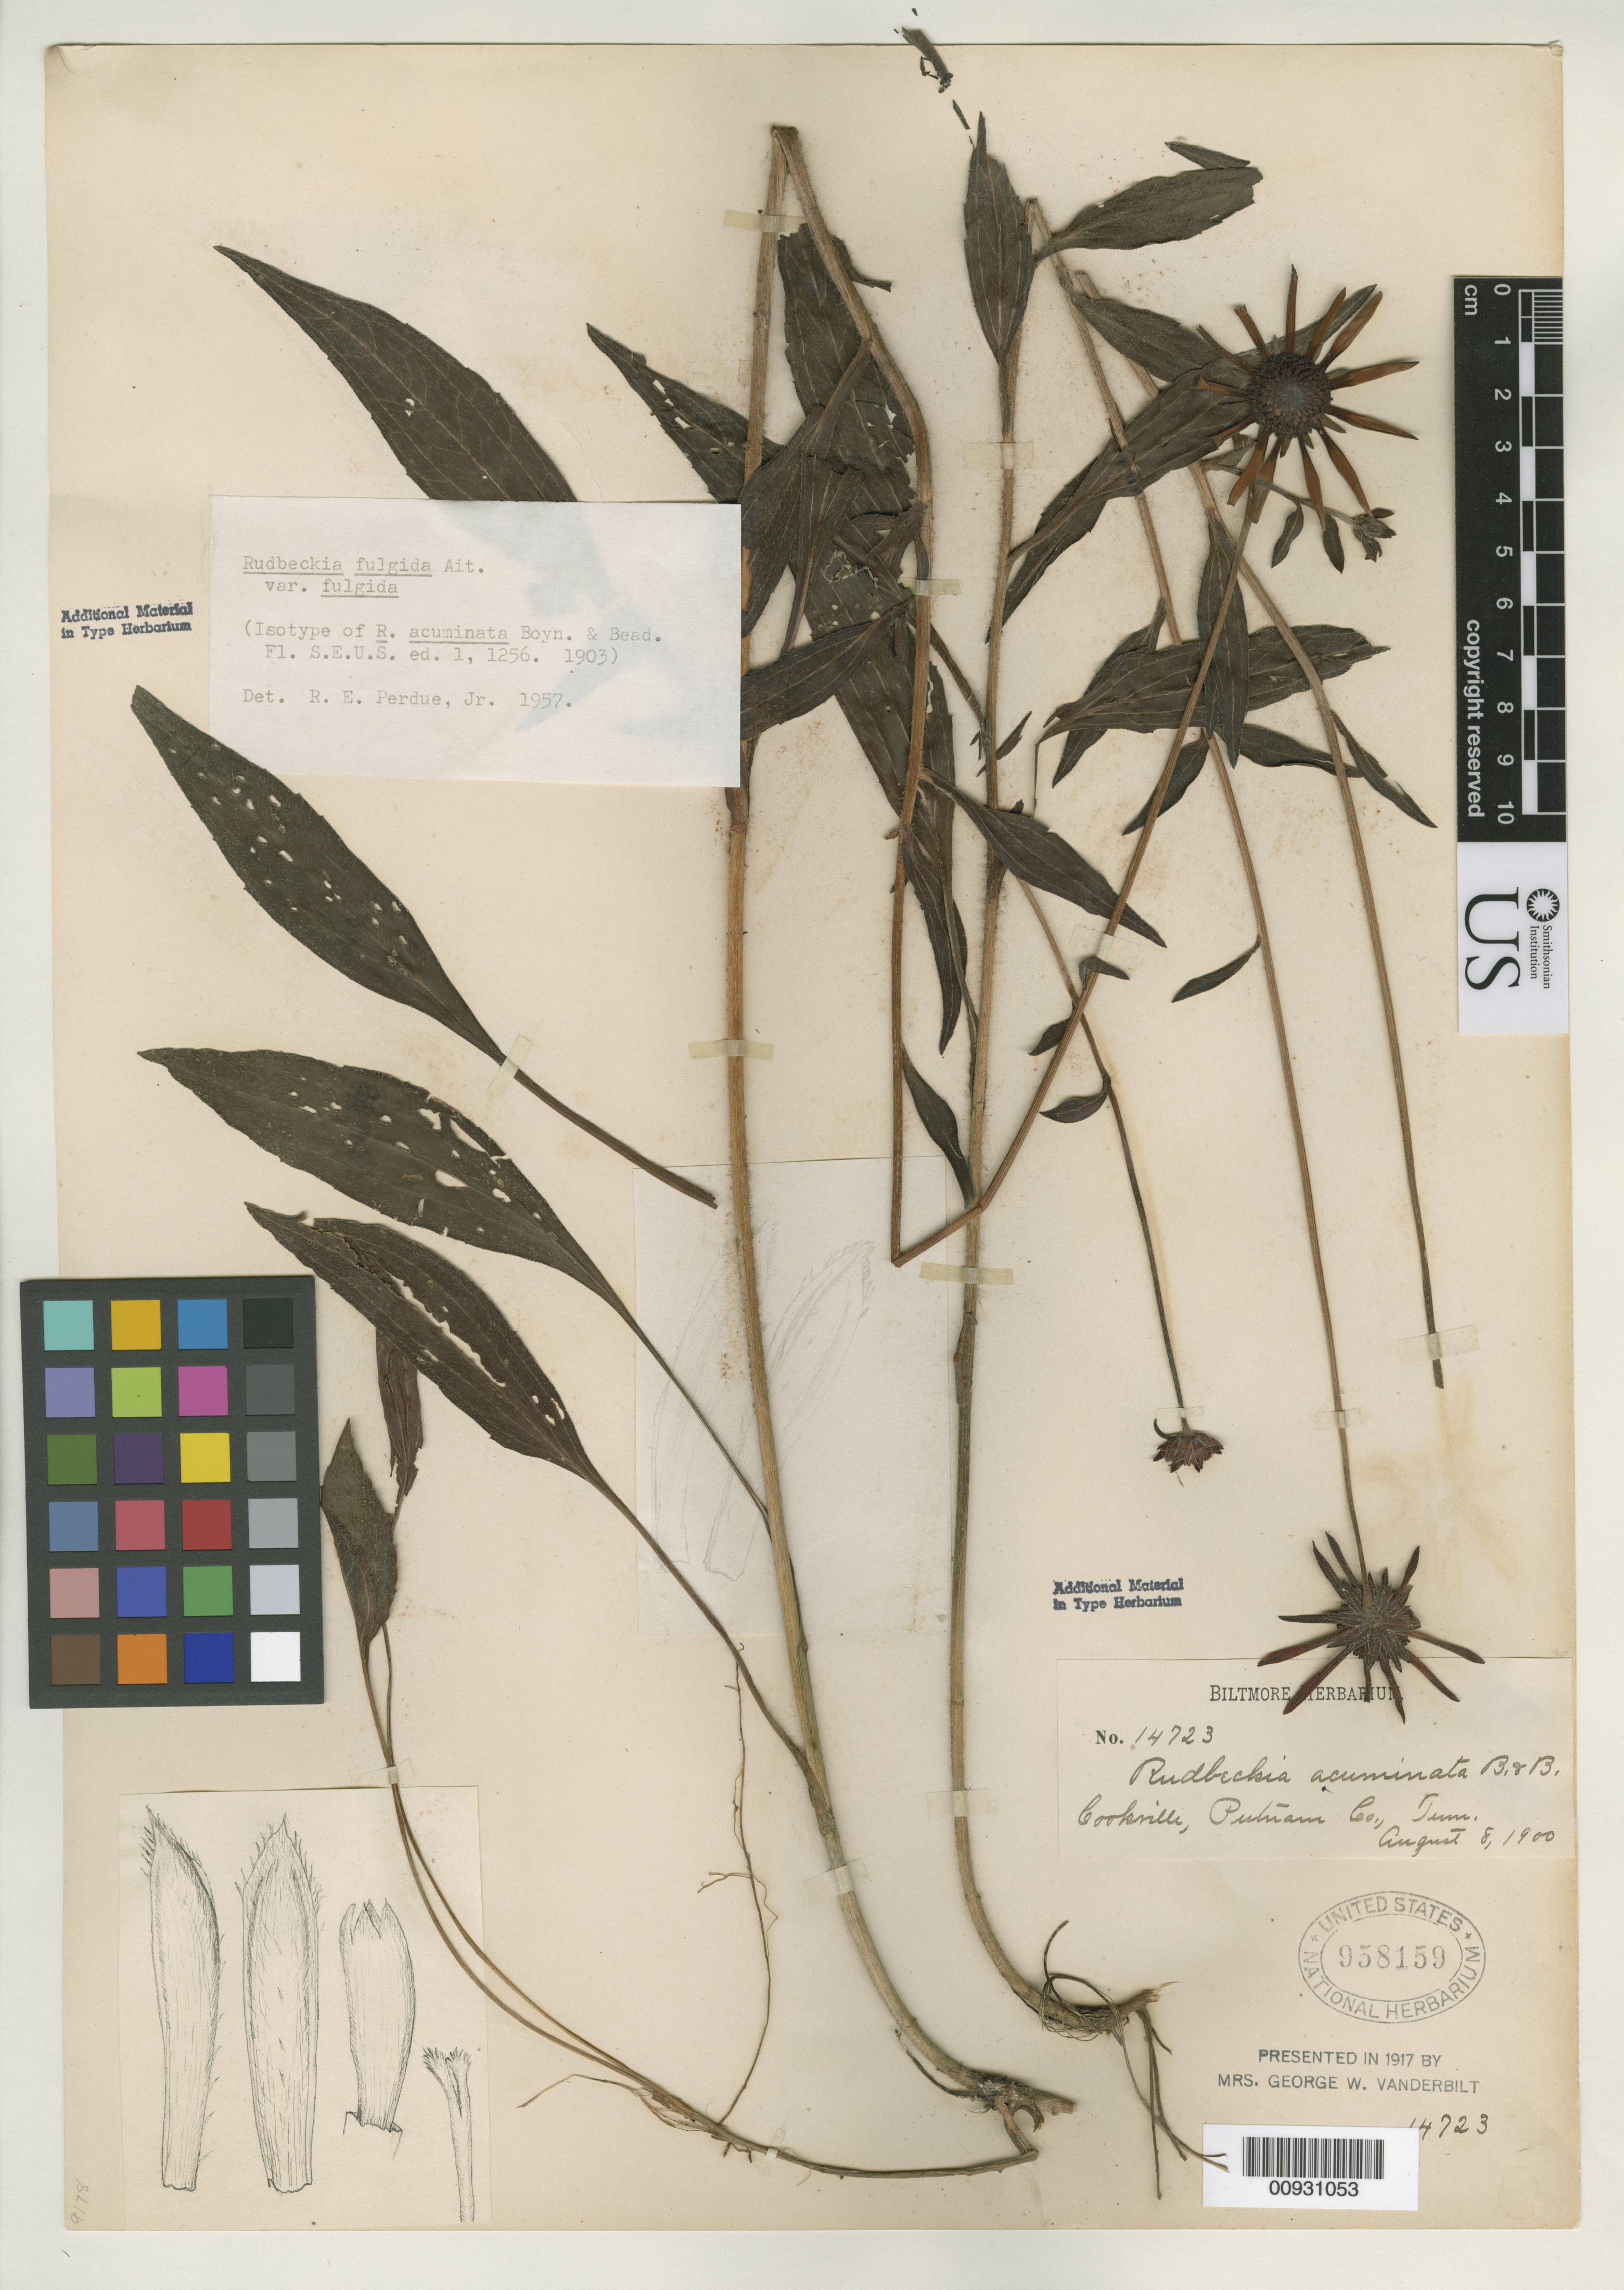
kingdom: Plantae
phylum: Tracheophyta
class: Magnoliopsida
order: Asterales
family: Asteraceae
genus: Rudbeckia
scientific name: Rudbeckia acuminata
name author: C.L. Boynton & Beadle in Small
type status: Isotype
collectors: ex herb. Biltmore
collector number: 14723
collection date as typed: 08 Aug 1900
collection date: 1900-08-08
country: United States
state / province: Tennessee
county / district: Putnam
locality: Cooksville.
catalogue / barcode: US 958159